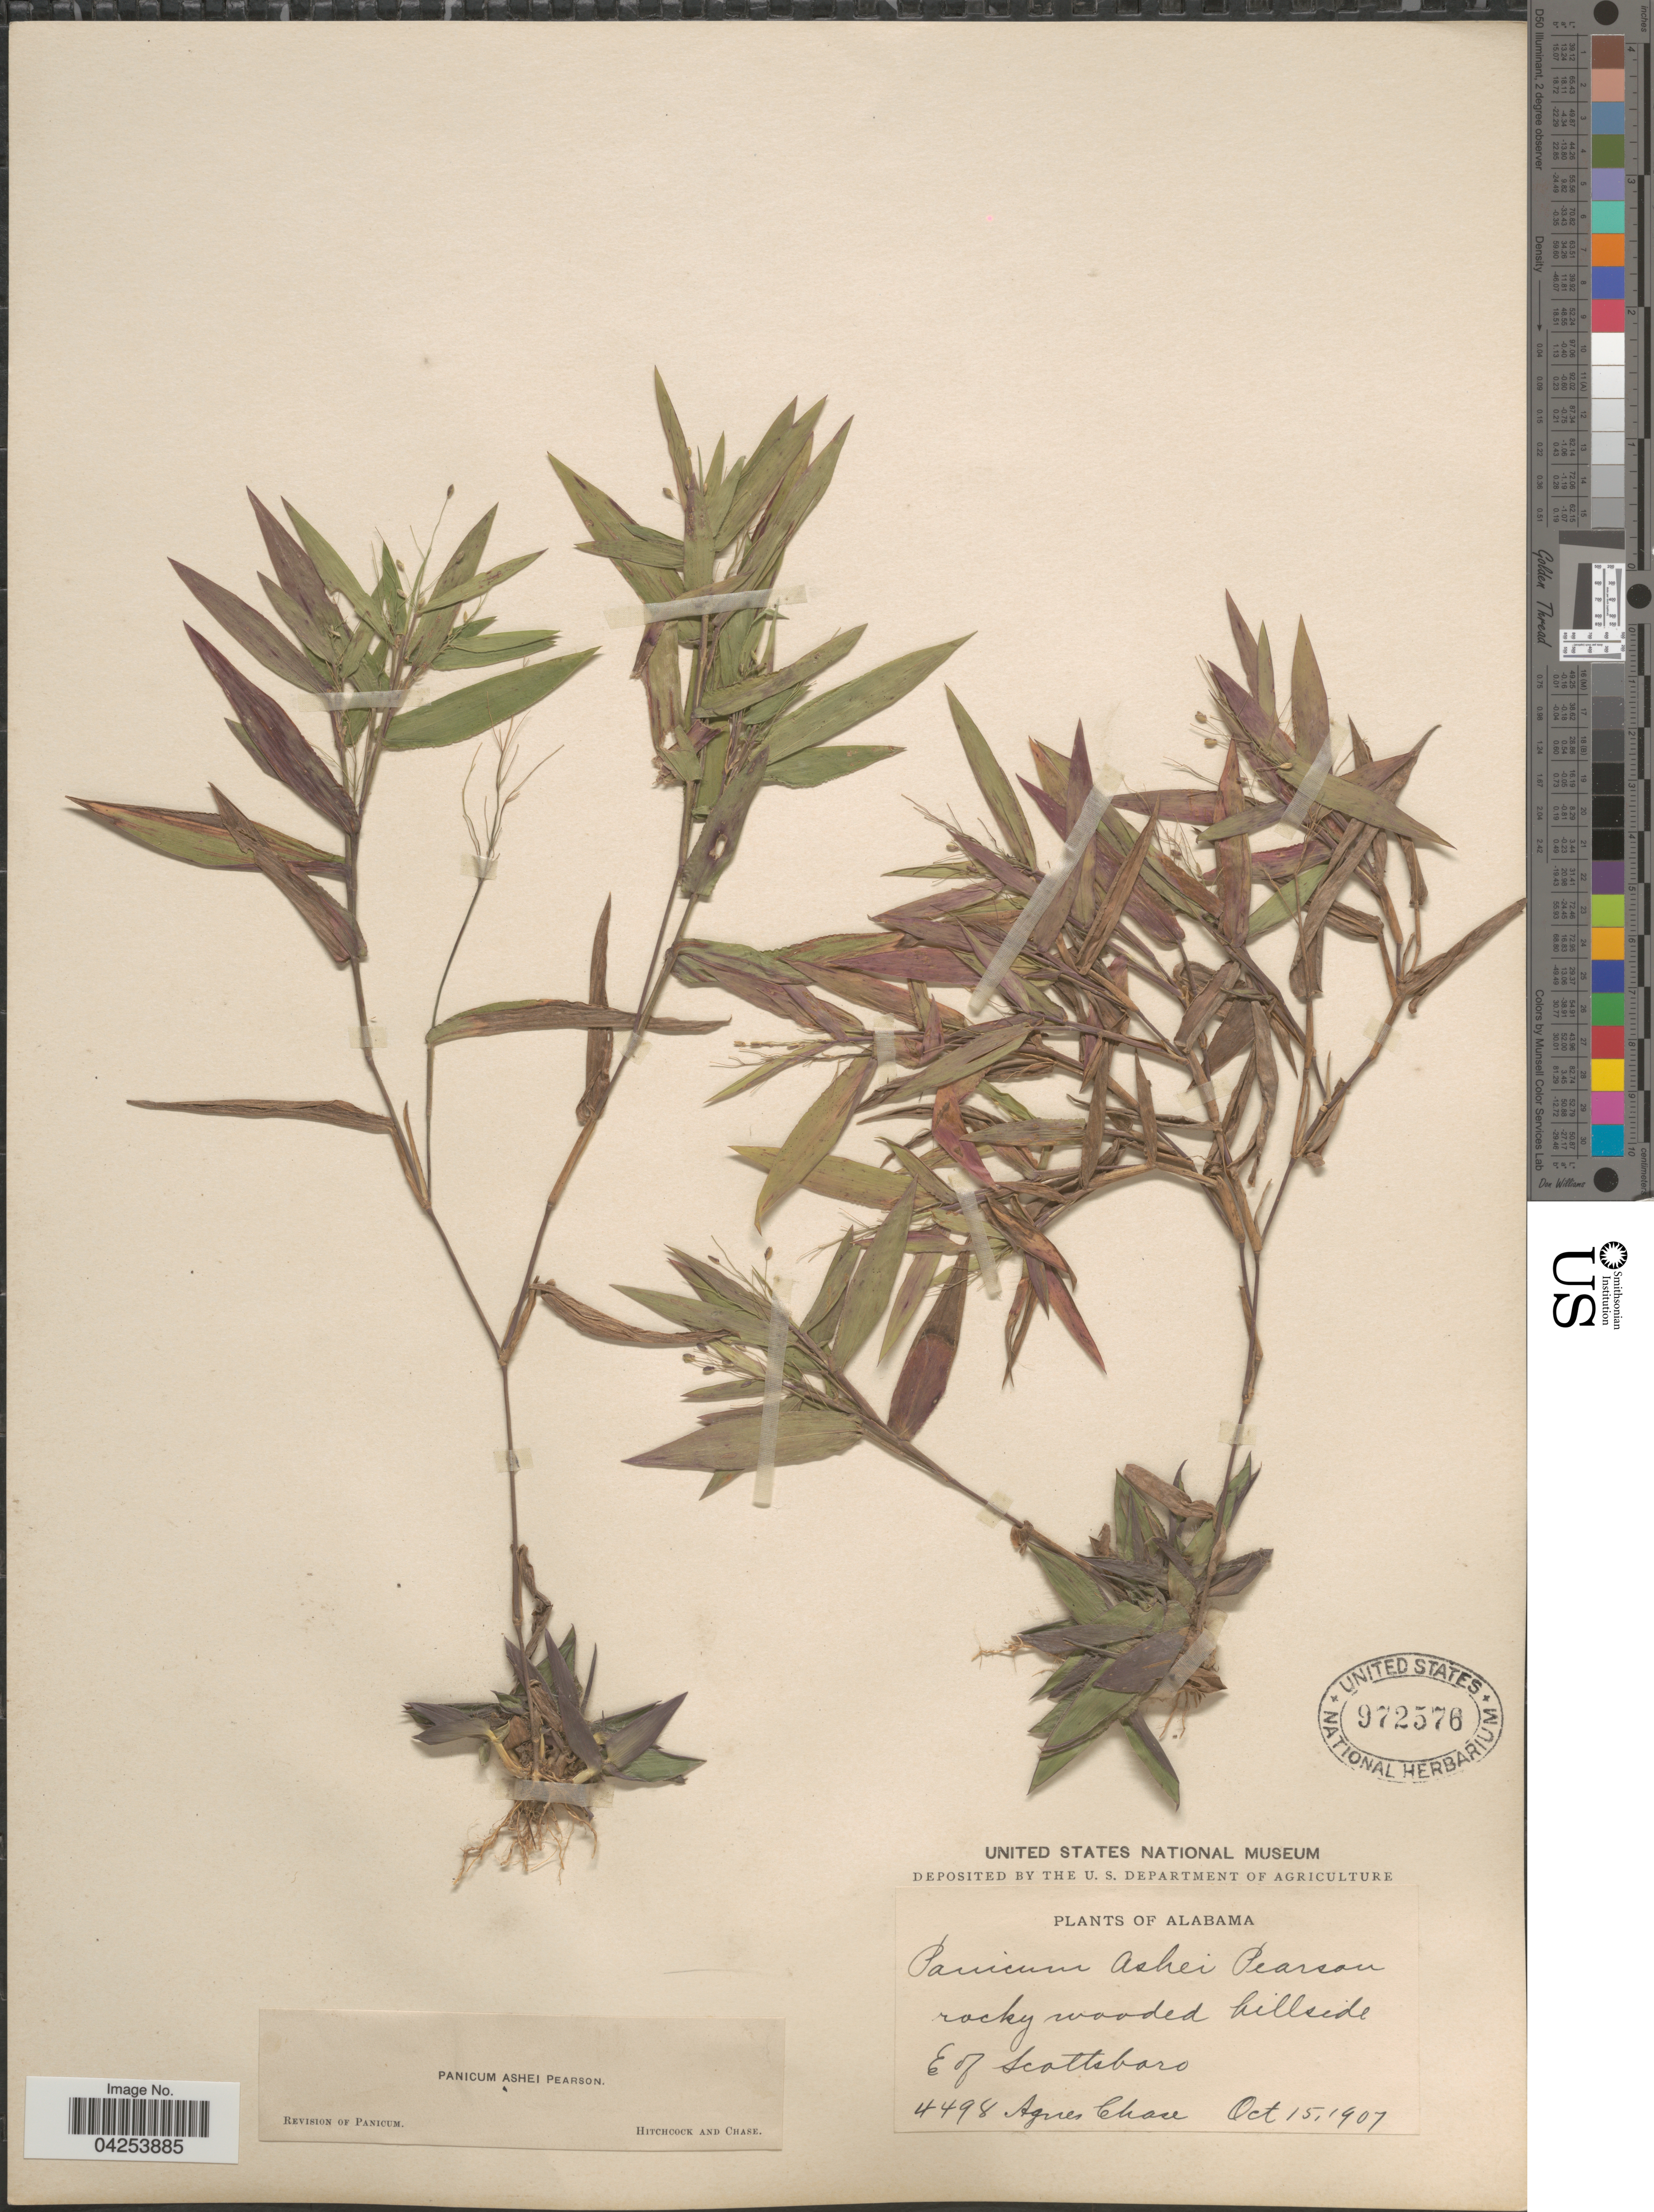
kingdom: Plantae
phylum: Tracheophyta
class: Liliopsida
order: Poales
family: Poaceae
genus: Dichanthelium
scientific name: Dichanthelium commutatum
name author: (Schult.) Gould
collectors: A. Chase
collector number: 4498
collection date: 1907-10-15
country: United States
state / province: Alabama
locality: Rocky wooded hillside E. of Scattsboro.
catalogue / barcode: US 972576